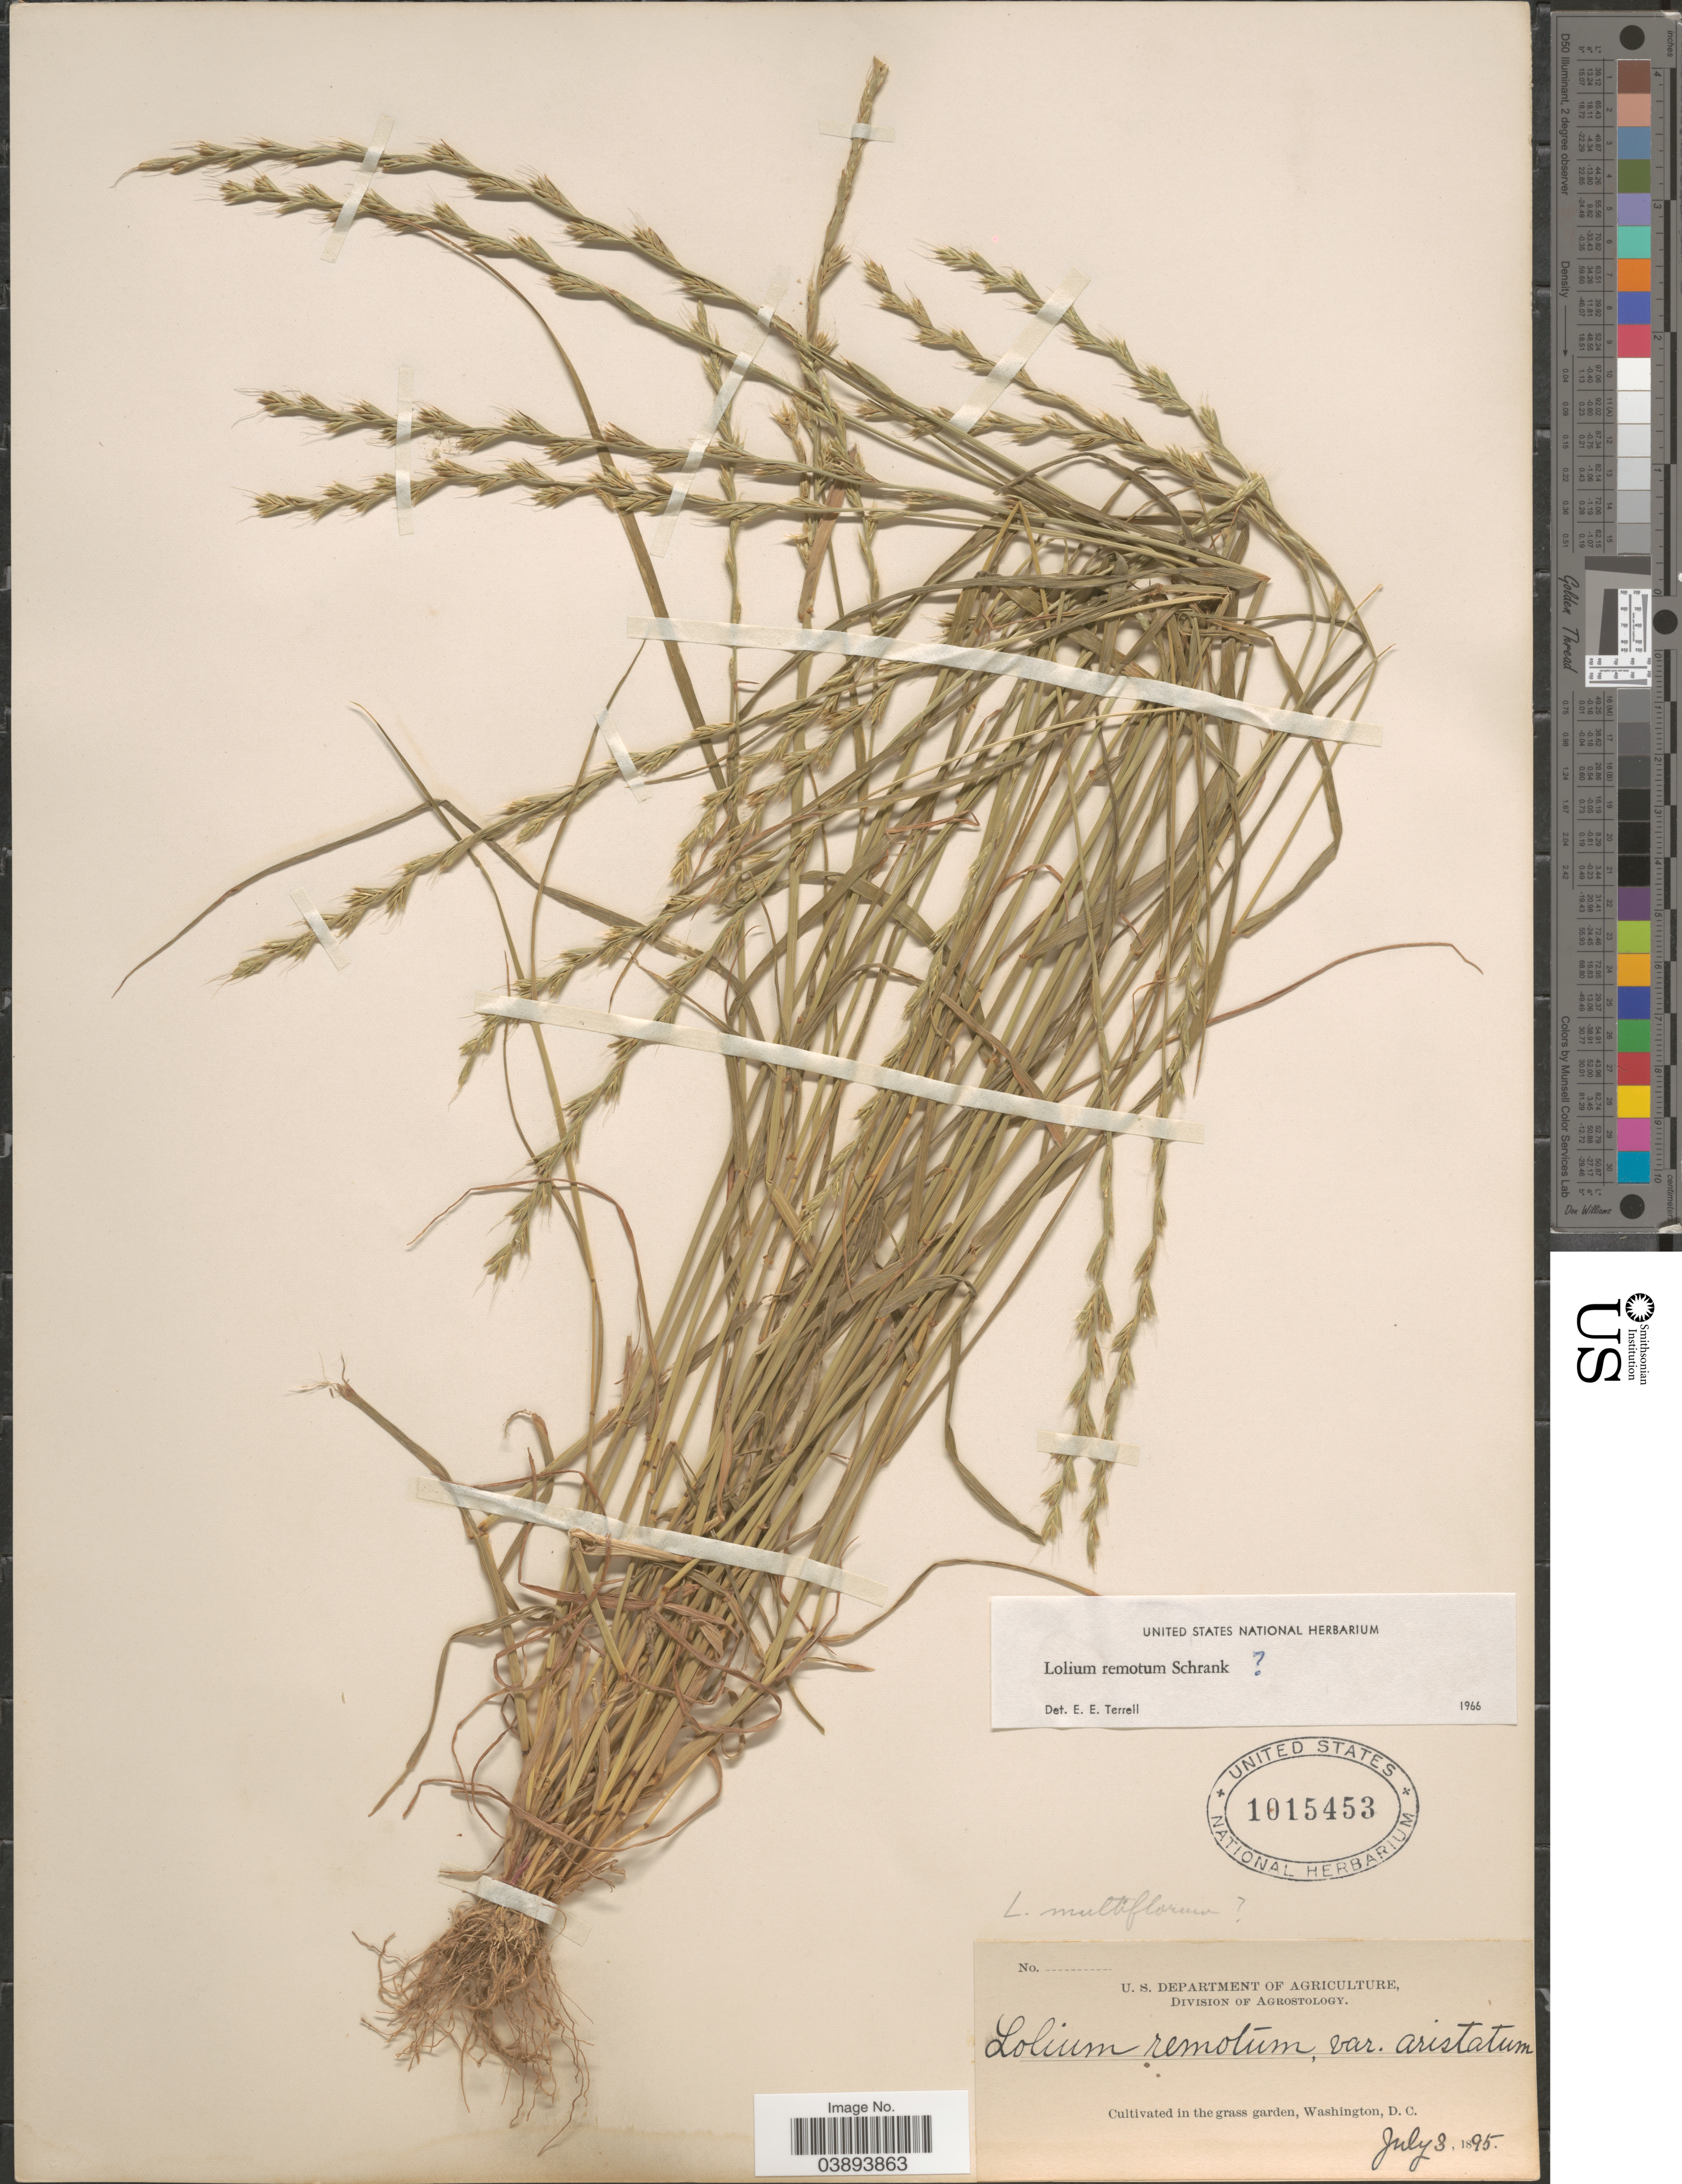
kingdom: Plantae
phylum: Tracheophyta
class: Liliopsida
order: Poales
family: Poaceae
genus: Lolium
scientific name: Lolium remotum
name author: Schrank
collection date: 1895-07-03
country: United States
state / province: District of Columbia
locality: In the grass garden, Washington.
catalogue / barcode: US 1015453